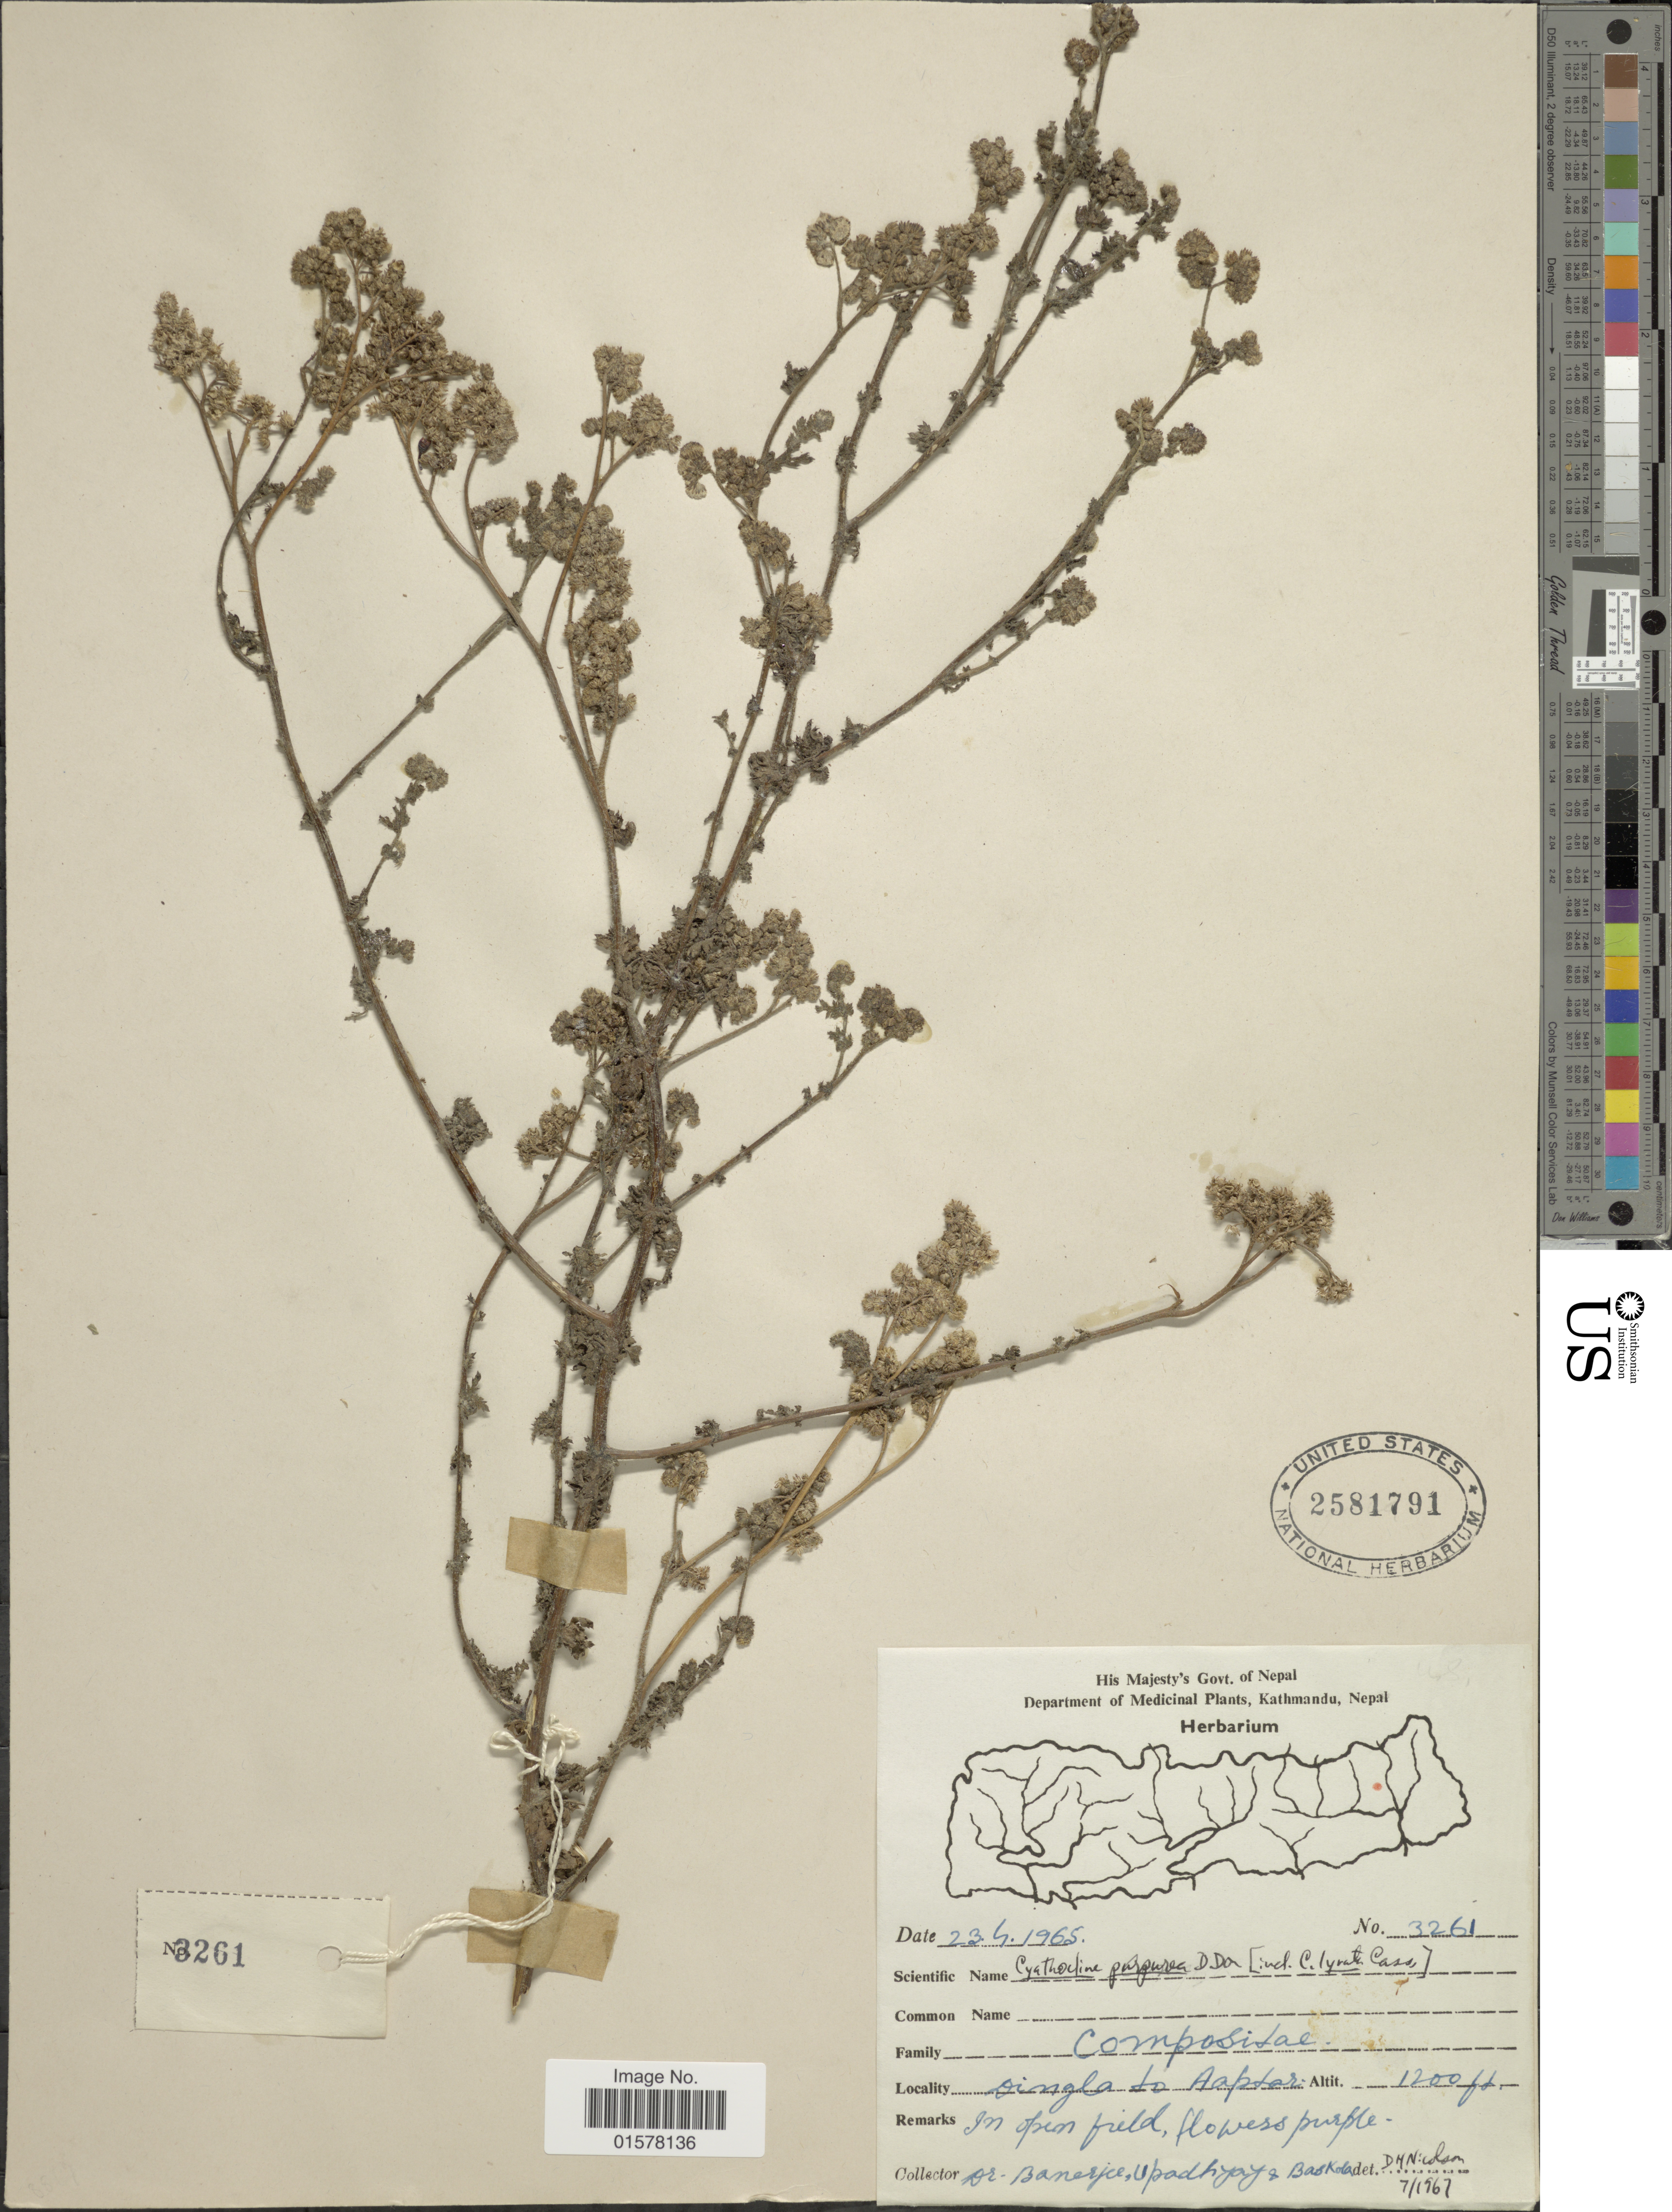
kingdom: Plantae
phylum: Tracheophyta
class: Magnoliopsida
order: Asterales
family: Asteraceae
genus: Cyathocline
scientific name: Cyathocline purpurea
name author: (Buch.-Ham. ex D. Don) Kuntze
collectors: -. Banerjee, Upadhyay, -- & Baskola, --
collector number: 3261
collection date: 1965-04-23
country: Nepal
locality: Kathmandy, Nepal. Dingla to Aaptar. In open field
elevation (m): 366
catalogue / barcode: US 2581791